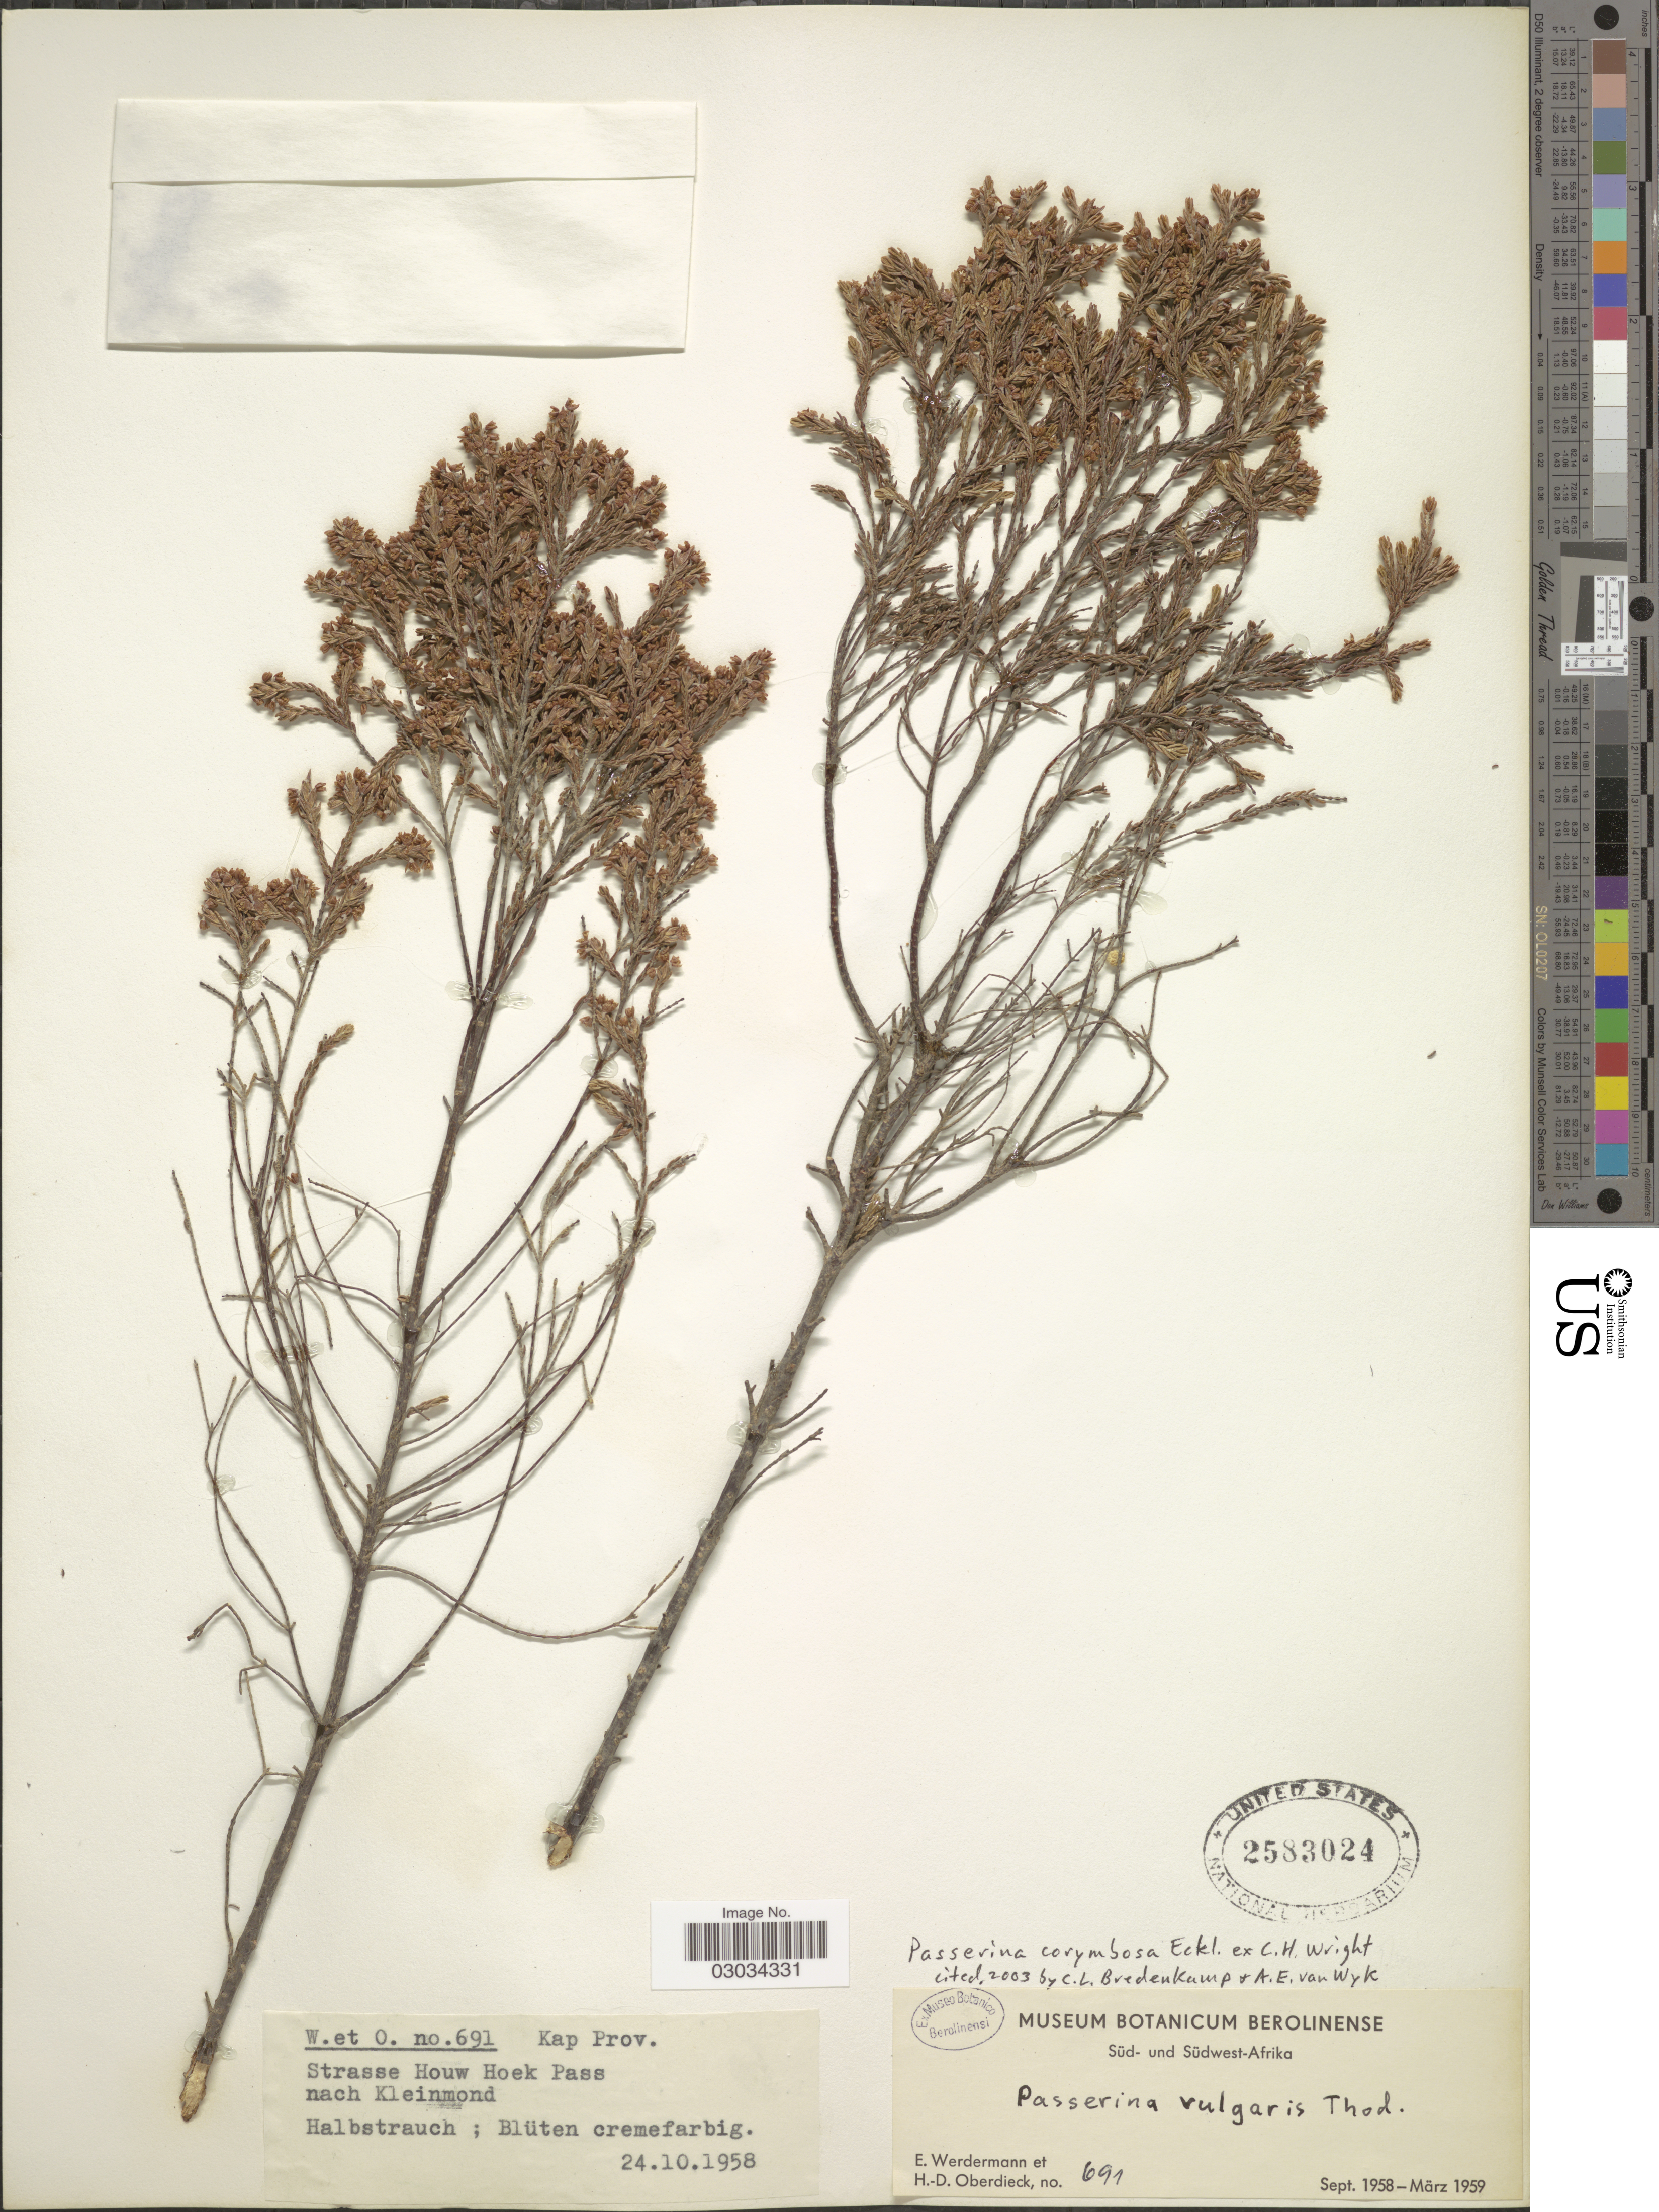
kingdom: Plantae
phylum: Tracheophyta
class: Magnoliopsida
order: Malvales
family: Thymelaeaceae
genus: Passerina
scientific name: Passerina corymbosa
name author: Eckl. ex C.H. Wright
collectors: E. Werdermann & H. Oberdieck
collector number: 691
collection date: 1958-10-24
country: South Africa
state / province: Western Cape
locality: Kap Prov. Strasse Houw Hoek Pass nach Kleinmond.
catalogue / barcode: US 2583024